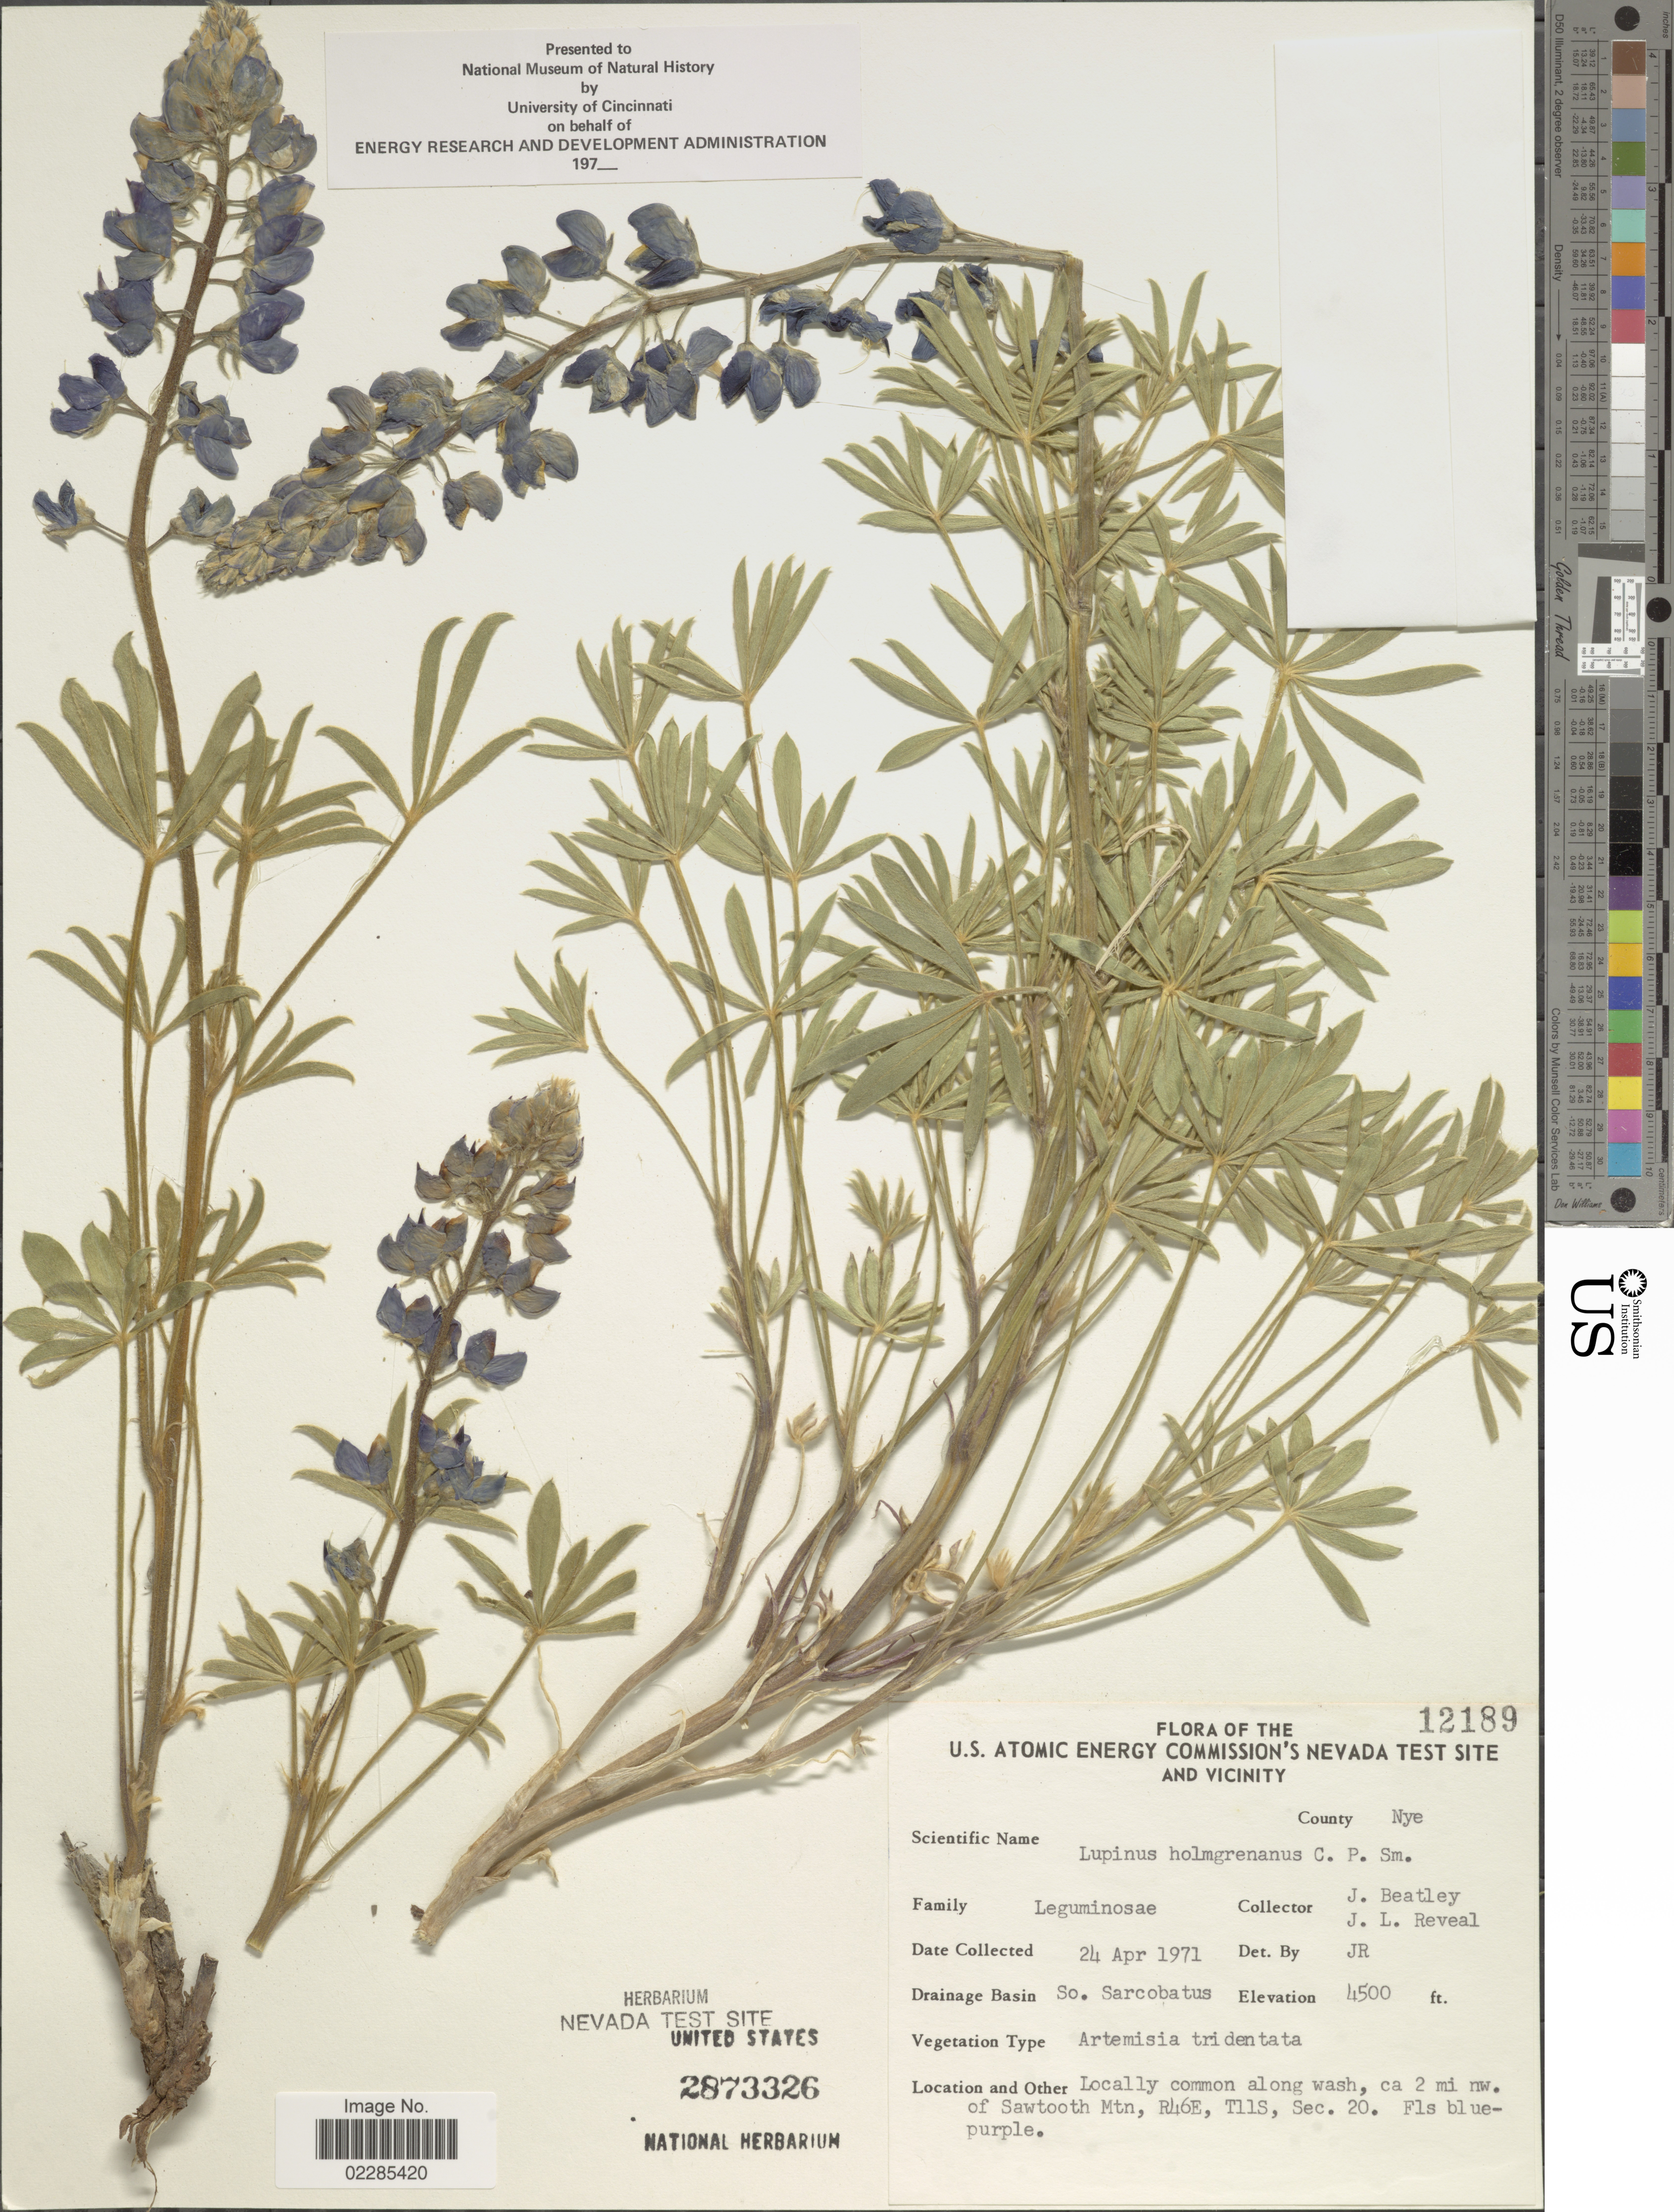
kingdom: Plantae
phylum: Tracheophyta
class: Magnoliopsida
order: Fabales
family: Fabaceae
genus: Lupinus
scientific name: Lupinus wyethii subsp. wyethii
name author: S. Watson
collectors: J. C. Beatley & J. L. Reveal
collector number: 12189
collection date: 1971-04-24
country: United States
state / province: Nevada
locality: U.S. Atomic Energy Commission's Nevada Test Site and Vciinity, County Nye, Drainage Basin So Sarcobatus, Locally common along wash, ca 2 mi nw of Sawtooth Mtn, R46E, T11S, Sec. 20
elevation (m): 1372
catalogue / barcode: US 2873326